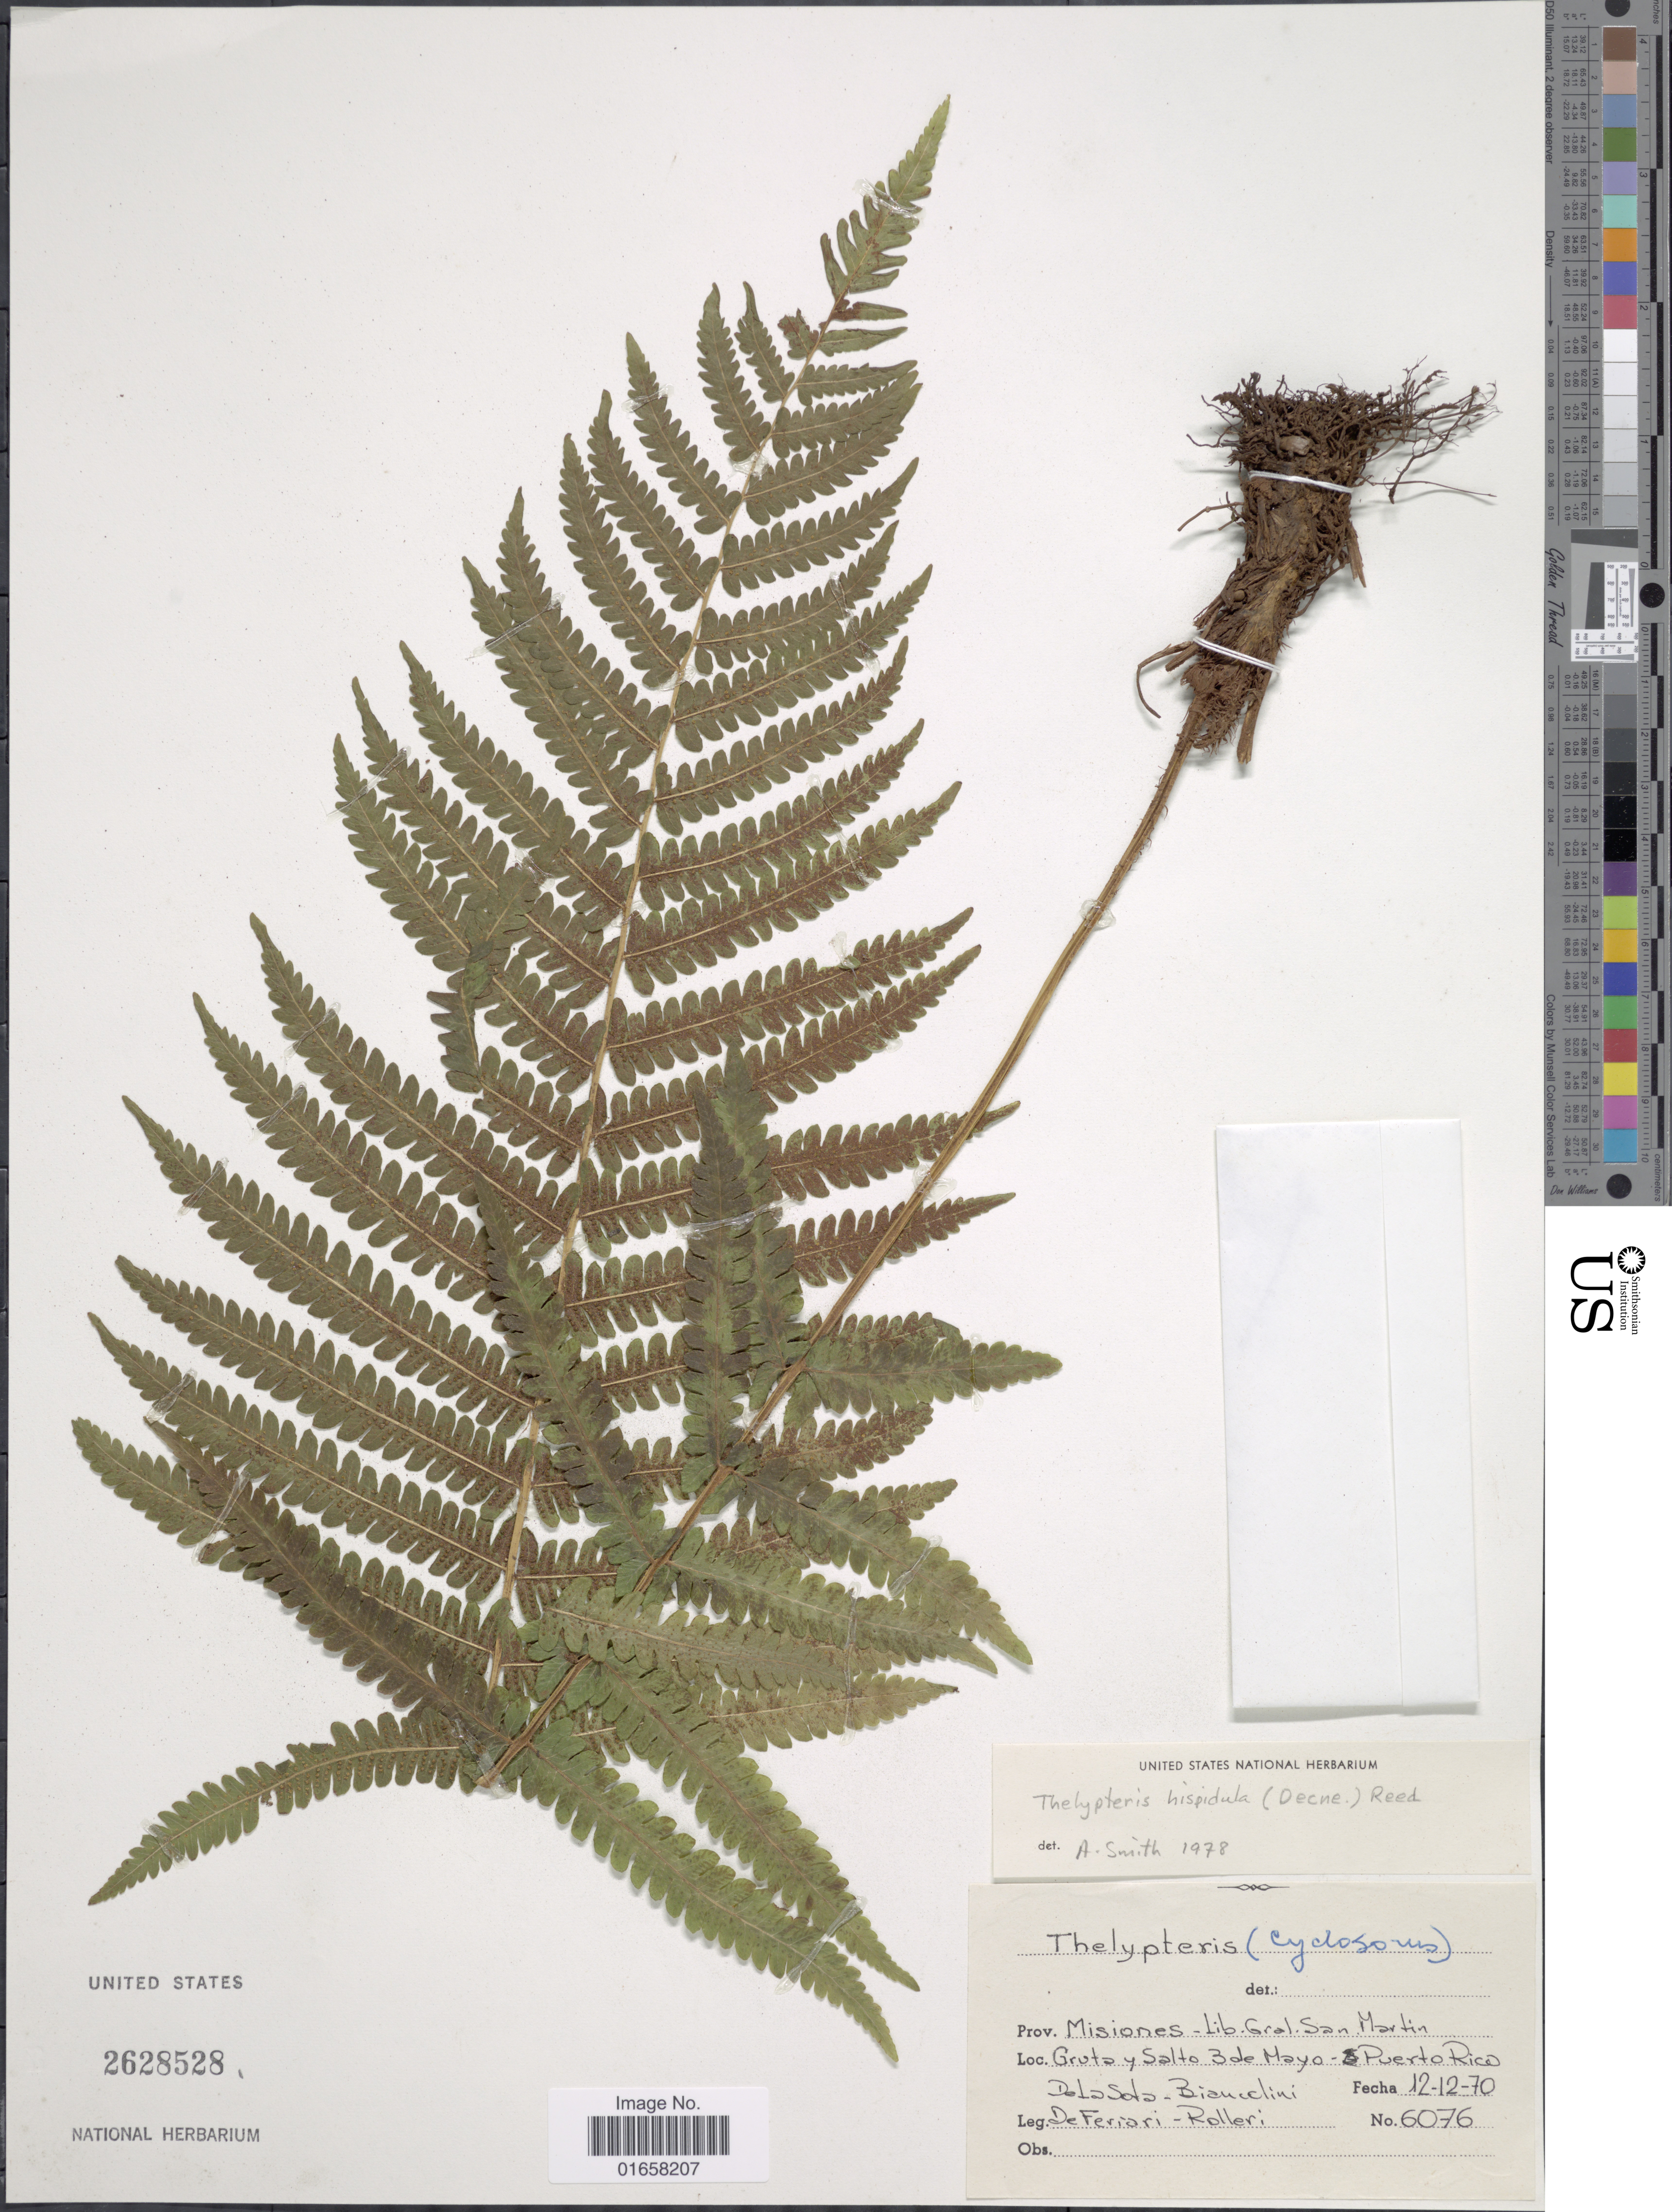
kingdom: Plantae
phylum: Tracheophyta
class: Polypodiopsida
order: Polypodiales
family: Thelypteridaceae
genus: Christella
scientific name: Christella hispidula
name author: (Decne.) Holttum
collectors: de la Sota, Biancolini, De Ferrari & Rolleri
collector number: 6076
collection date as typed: Transcribed d/m/y: 12/12/70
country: Argentina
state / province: Misiones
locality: Misiones-Lib Gral. San Martin, Grota y Salto 3 de Mayo, Puerto Rico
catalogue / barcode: US 2628528